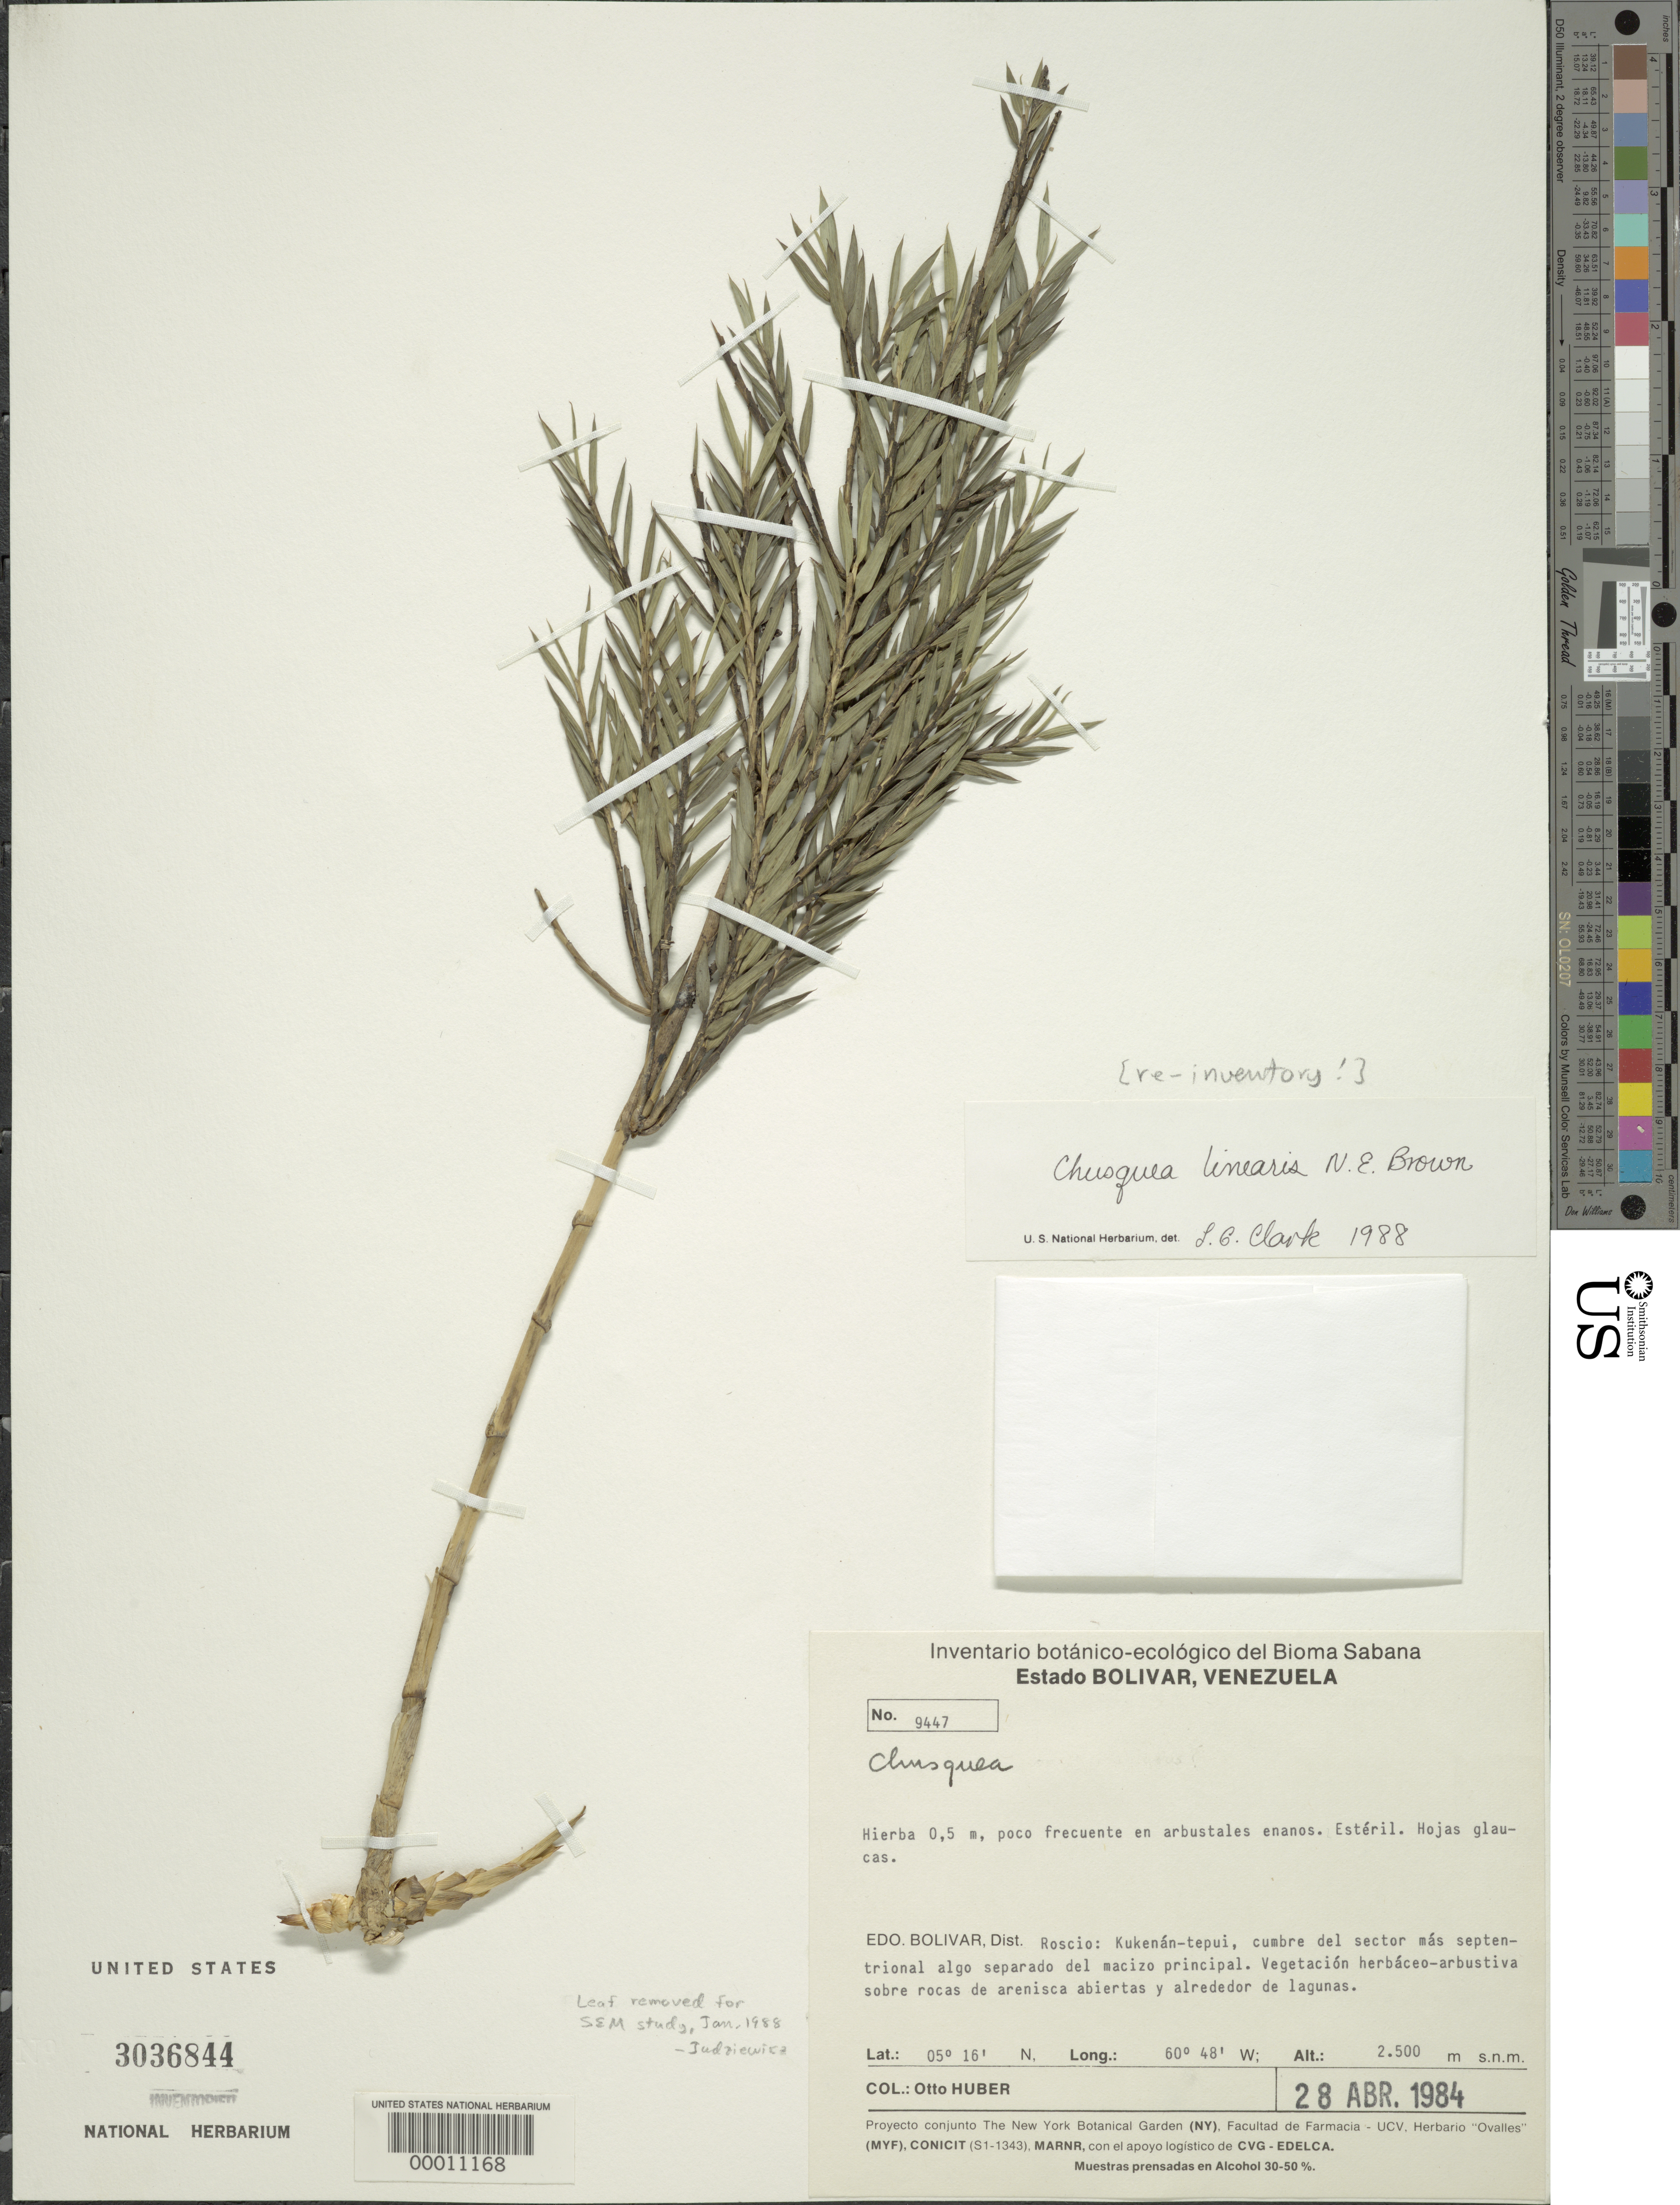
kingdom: Plantae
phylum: Tracheophyta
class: Liliopsida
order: Poales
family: Poaceae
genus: Chusquea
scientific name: Chusquea linearis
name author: N.E. Br.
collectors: O. Huber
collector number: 9447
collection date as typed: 28 Apr 1984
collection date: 1984-04-28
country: Venezuela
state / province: Bolivar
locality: Dist. roscio, kukenan-tepui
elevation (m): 2500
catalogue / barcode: US 3036844